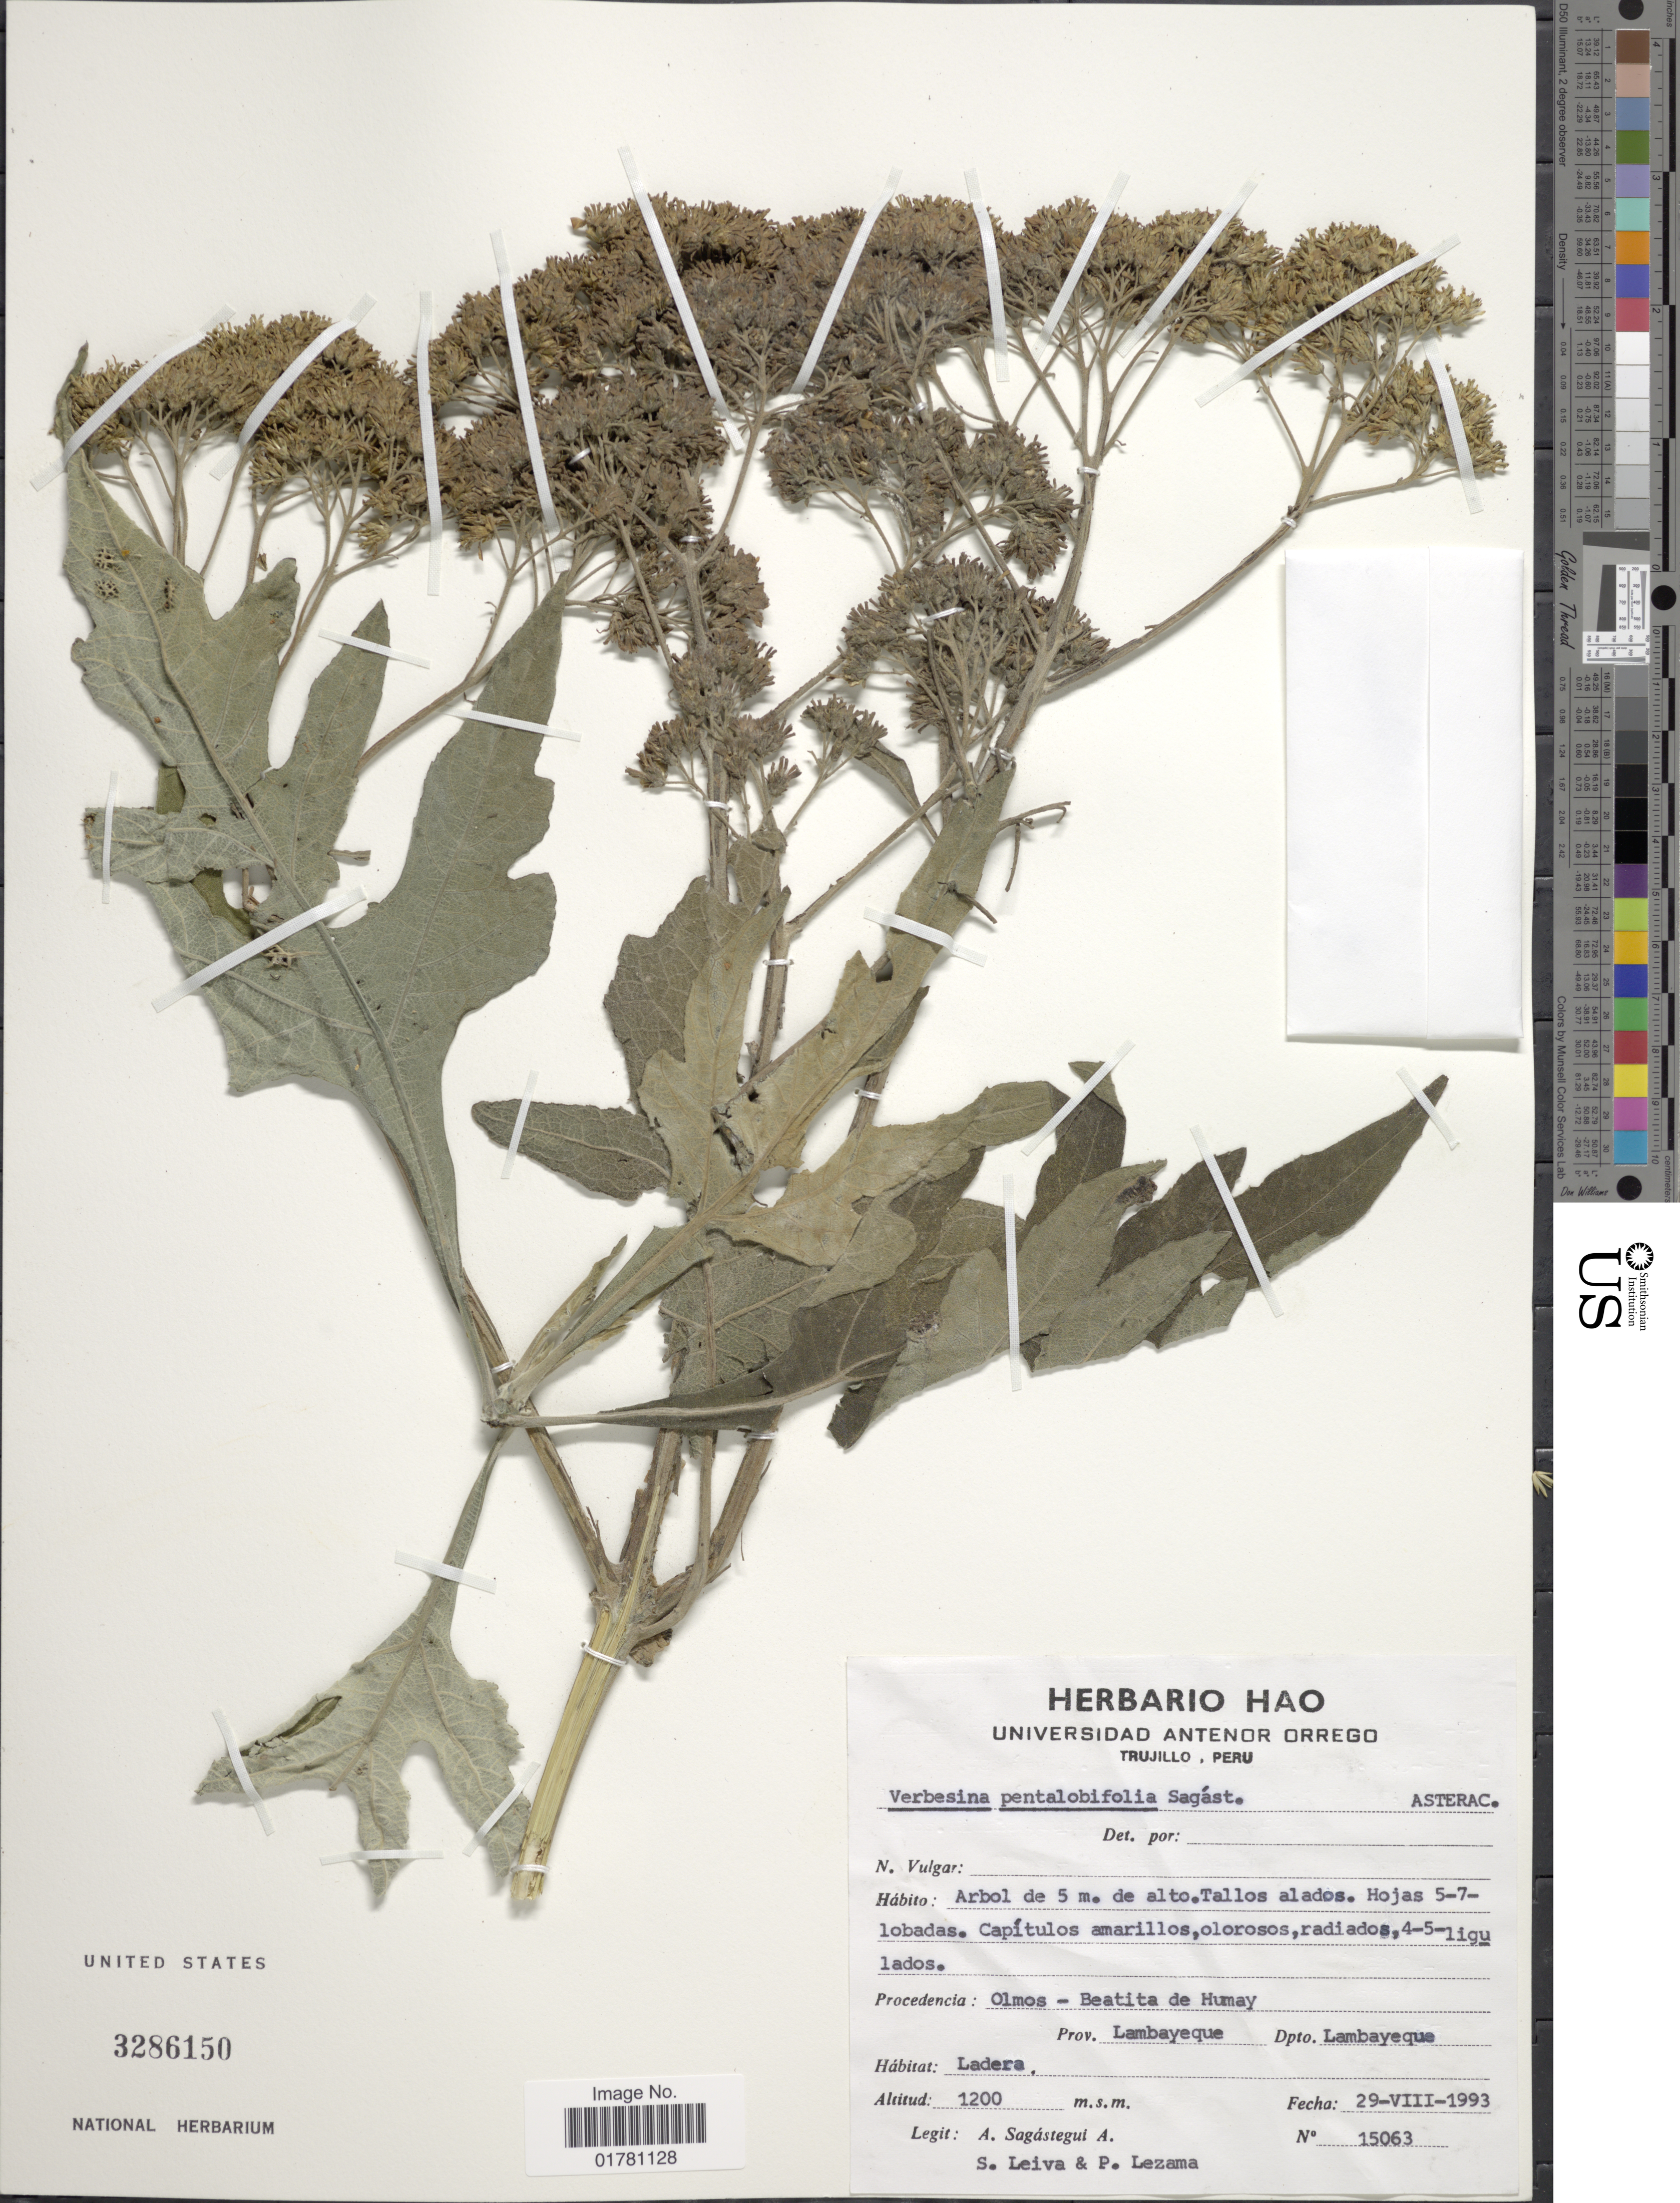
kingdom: Plantae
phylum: Tracheophyta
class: Magnoliopsida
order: Asterales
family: Asteraceae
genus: Verbesina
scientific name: Verbesina pentalobifolia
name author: Sagást.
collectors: A. Sagástegui A., S. Leiva & P. Lezama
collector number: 15063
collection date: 1993-08-29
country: Peru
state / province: Lambayeque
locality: Olmos - Beatita de Humay, Dpto Lambayeque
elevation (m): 1200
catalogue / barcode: US 3286150